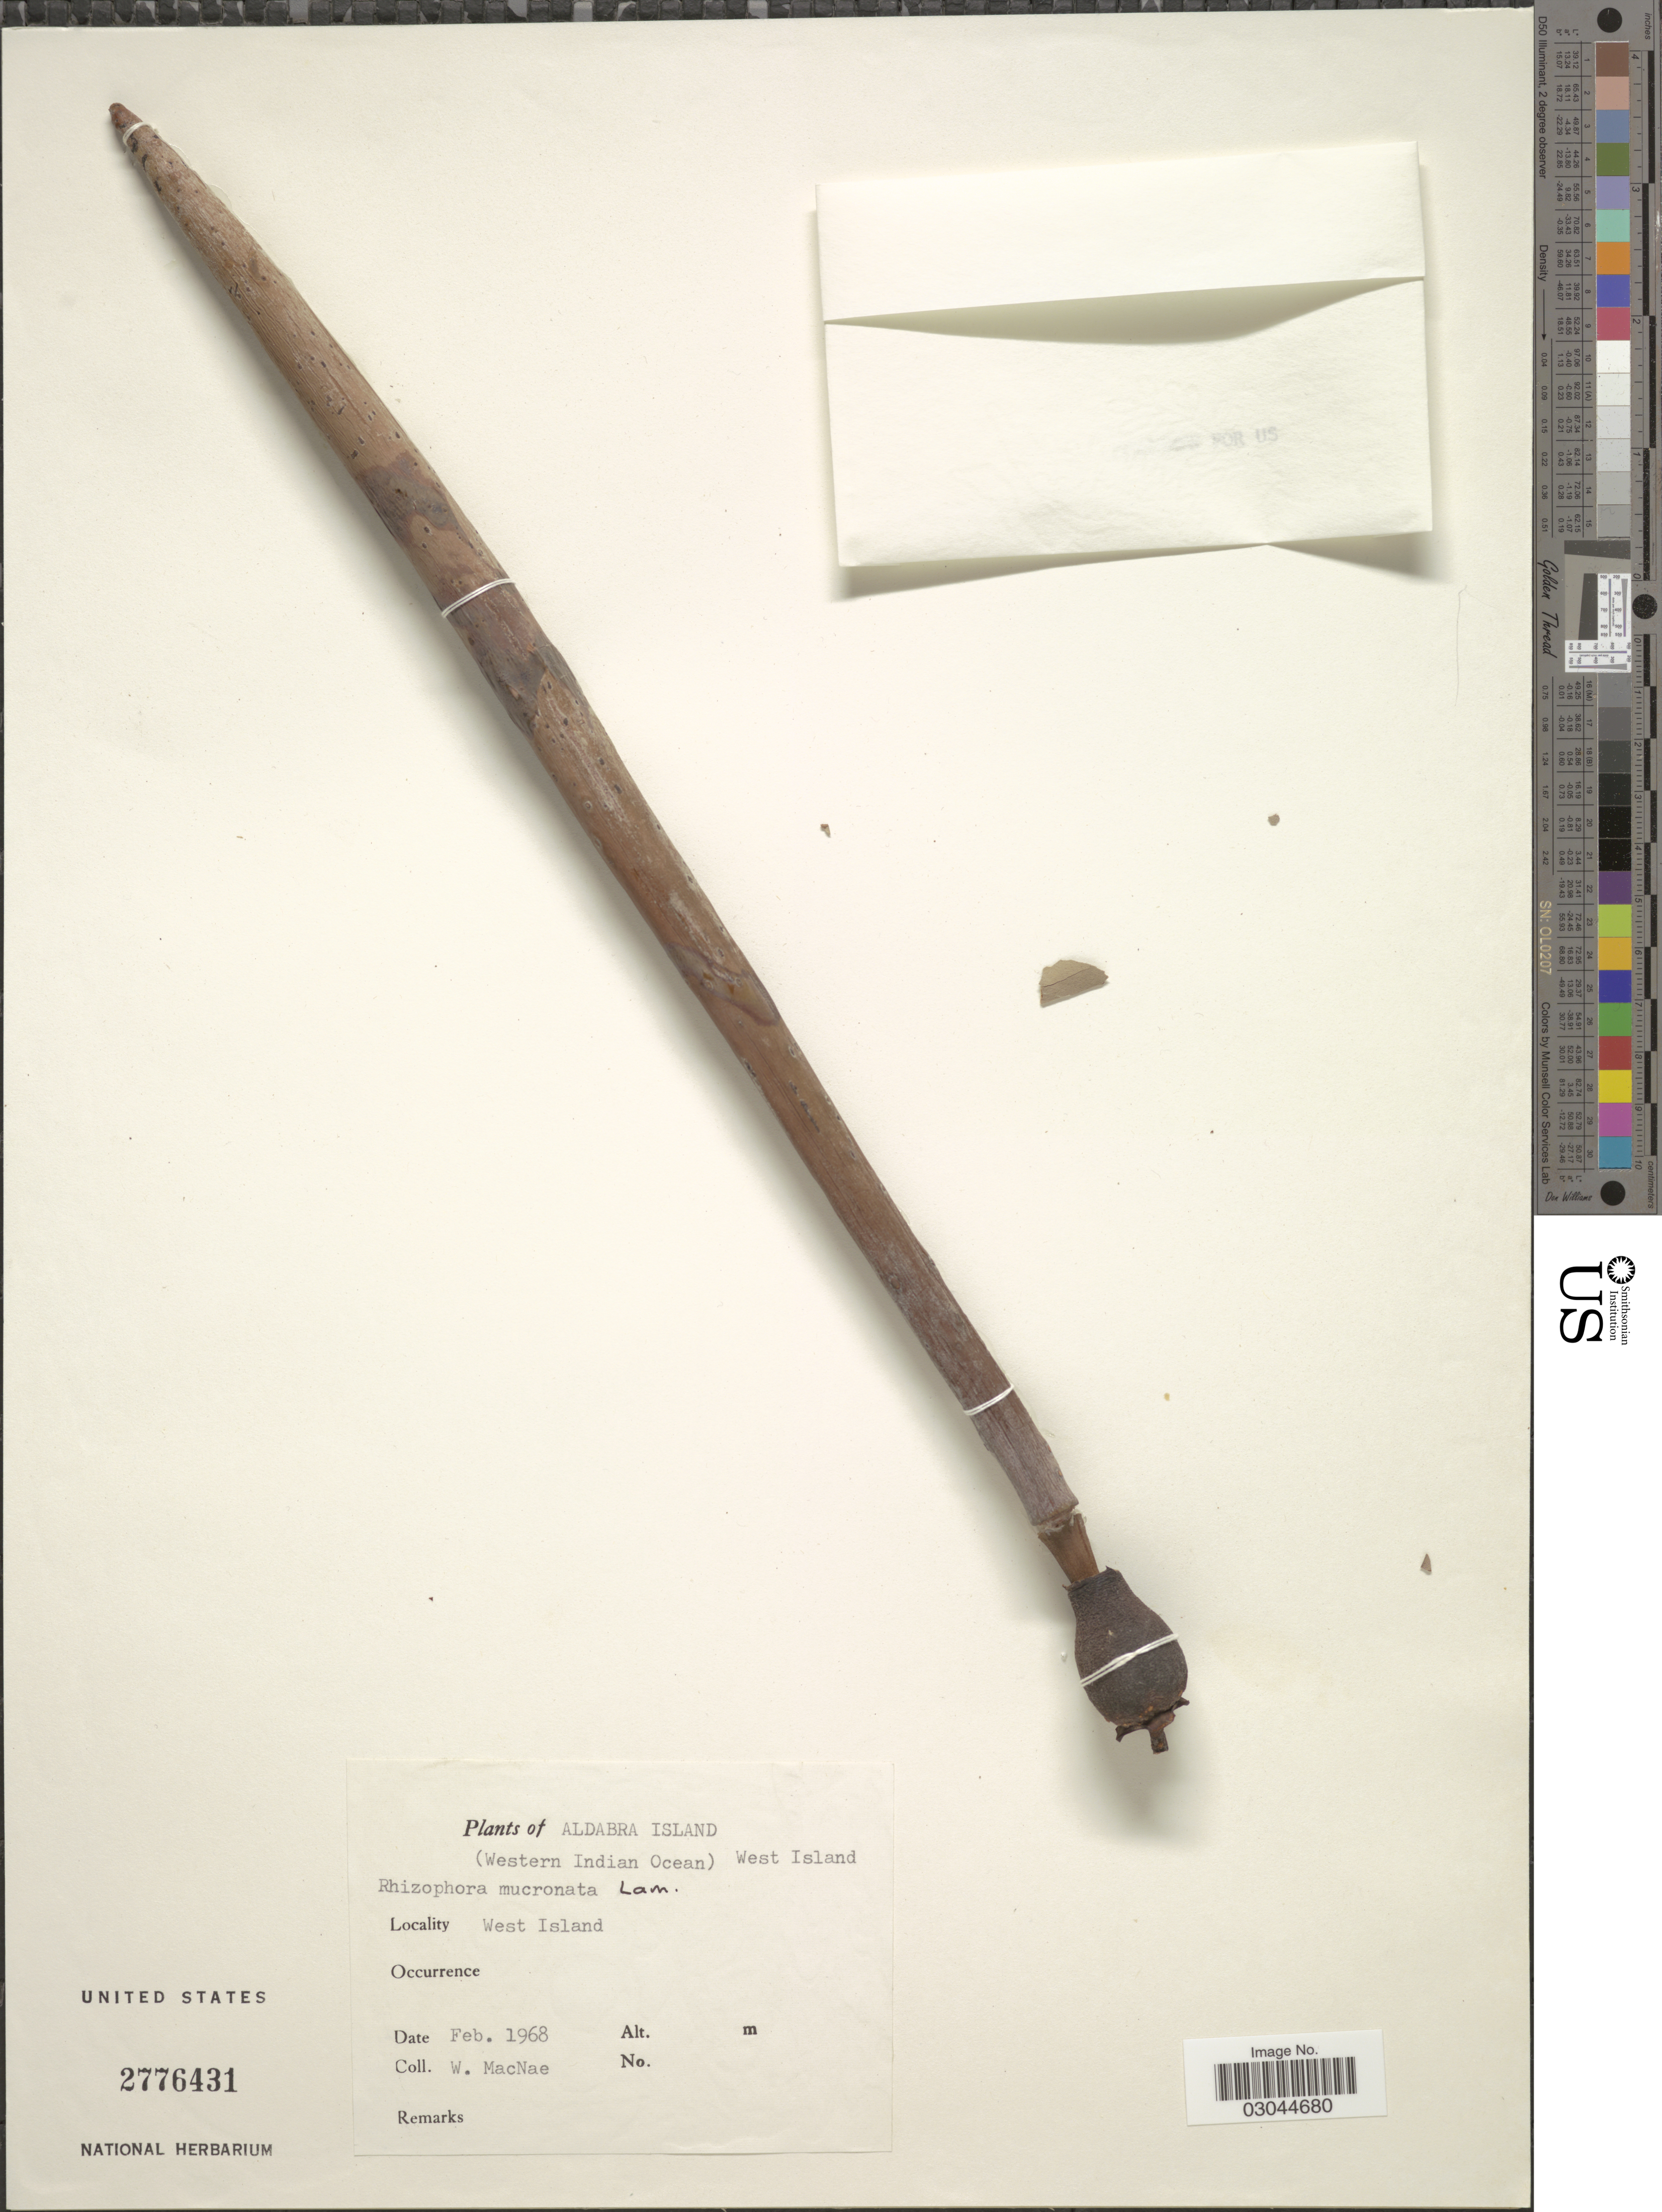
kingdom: Plantae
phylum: Tracheophyta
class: Magnoliopsida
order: Malpighiales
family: Rhizophoraceae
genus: Rhizophora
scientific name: Rhizophora mucronata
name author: Lam.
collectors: W. MacNae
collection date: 1968-02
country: Seychelles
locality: Aldabra Island. (Western Indian Ocean) West Island.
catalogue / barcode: US 2776431